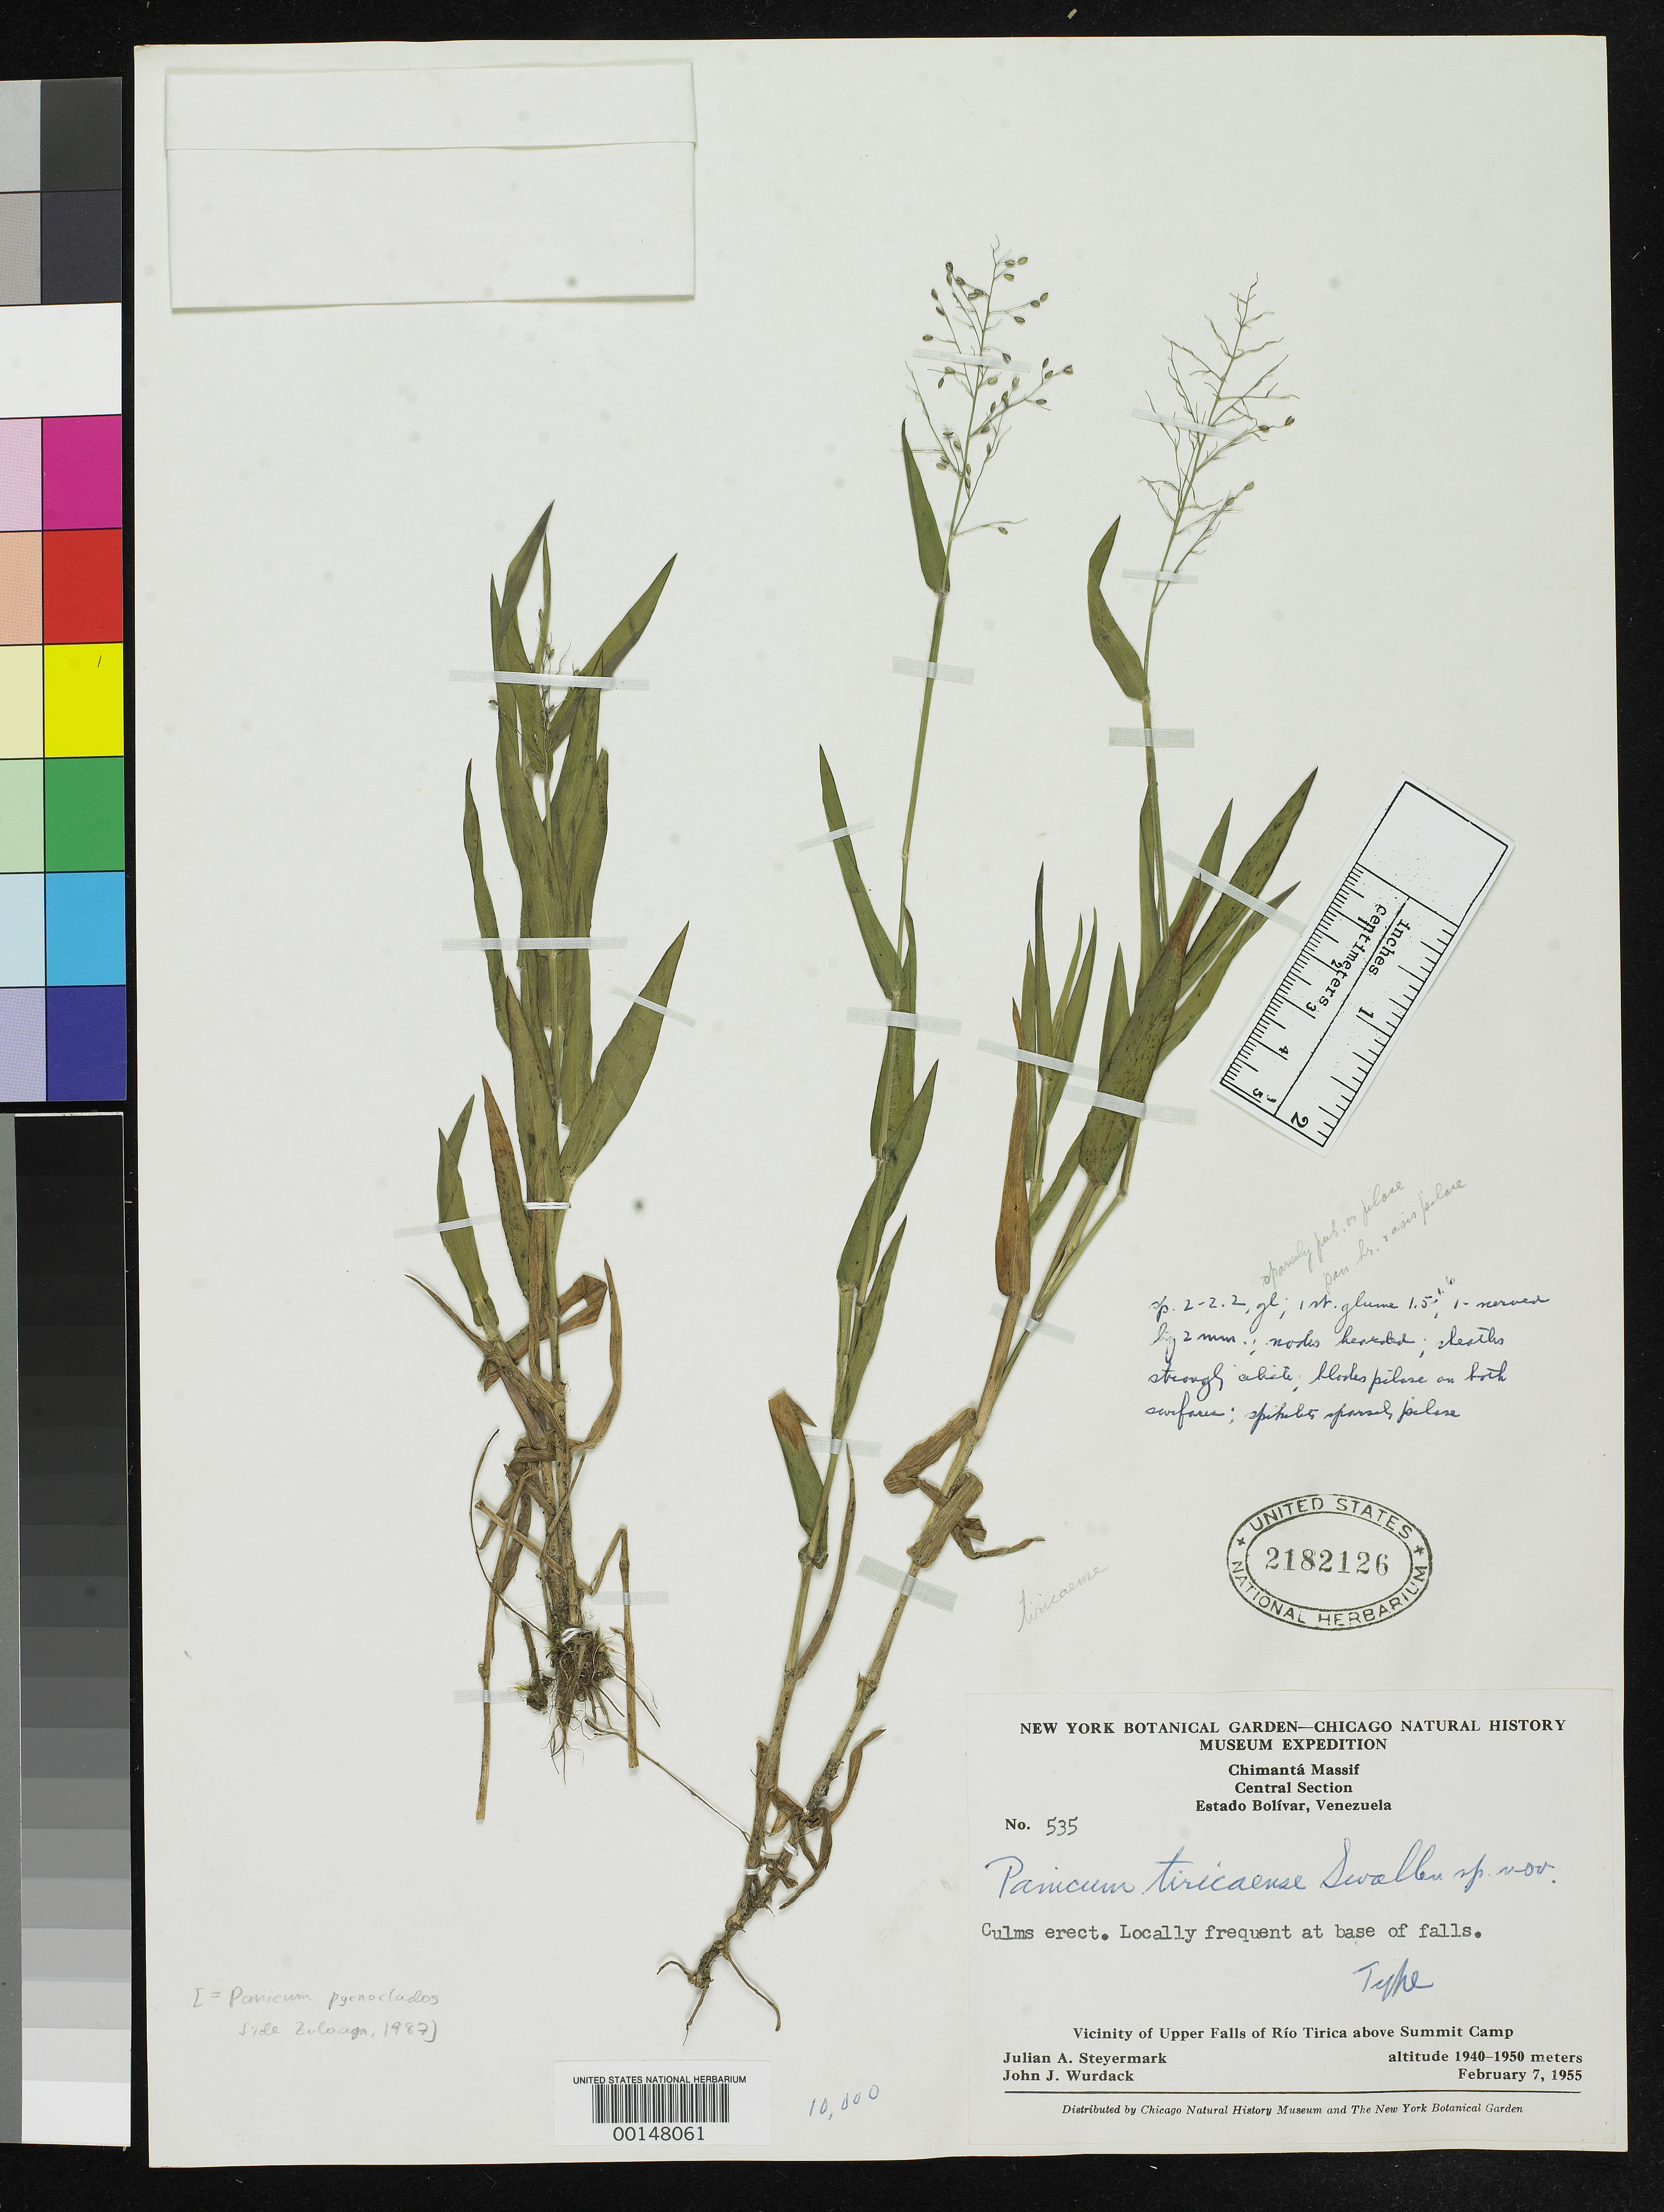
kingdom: Plantae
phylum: Tracheophyta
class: Liliopsida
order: Poales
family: Poaceae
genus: Panicum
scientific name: Panicum tiricaense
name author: Swallen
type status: Holotype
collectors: J. Steyermark & J. J. Wurdack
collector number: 535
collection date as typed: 07 Feb 1955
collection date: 1955-02-07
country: Venezuela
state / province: Bolivar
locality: Chimanta Massif, central section, upper falls of Rio Tirica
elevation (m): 1940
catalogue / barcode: US 2182126